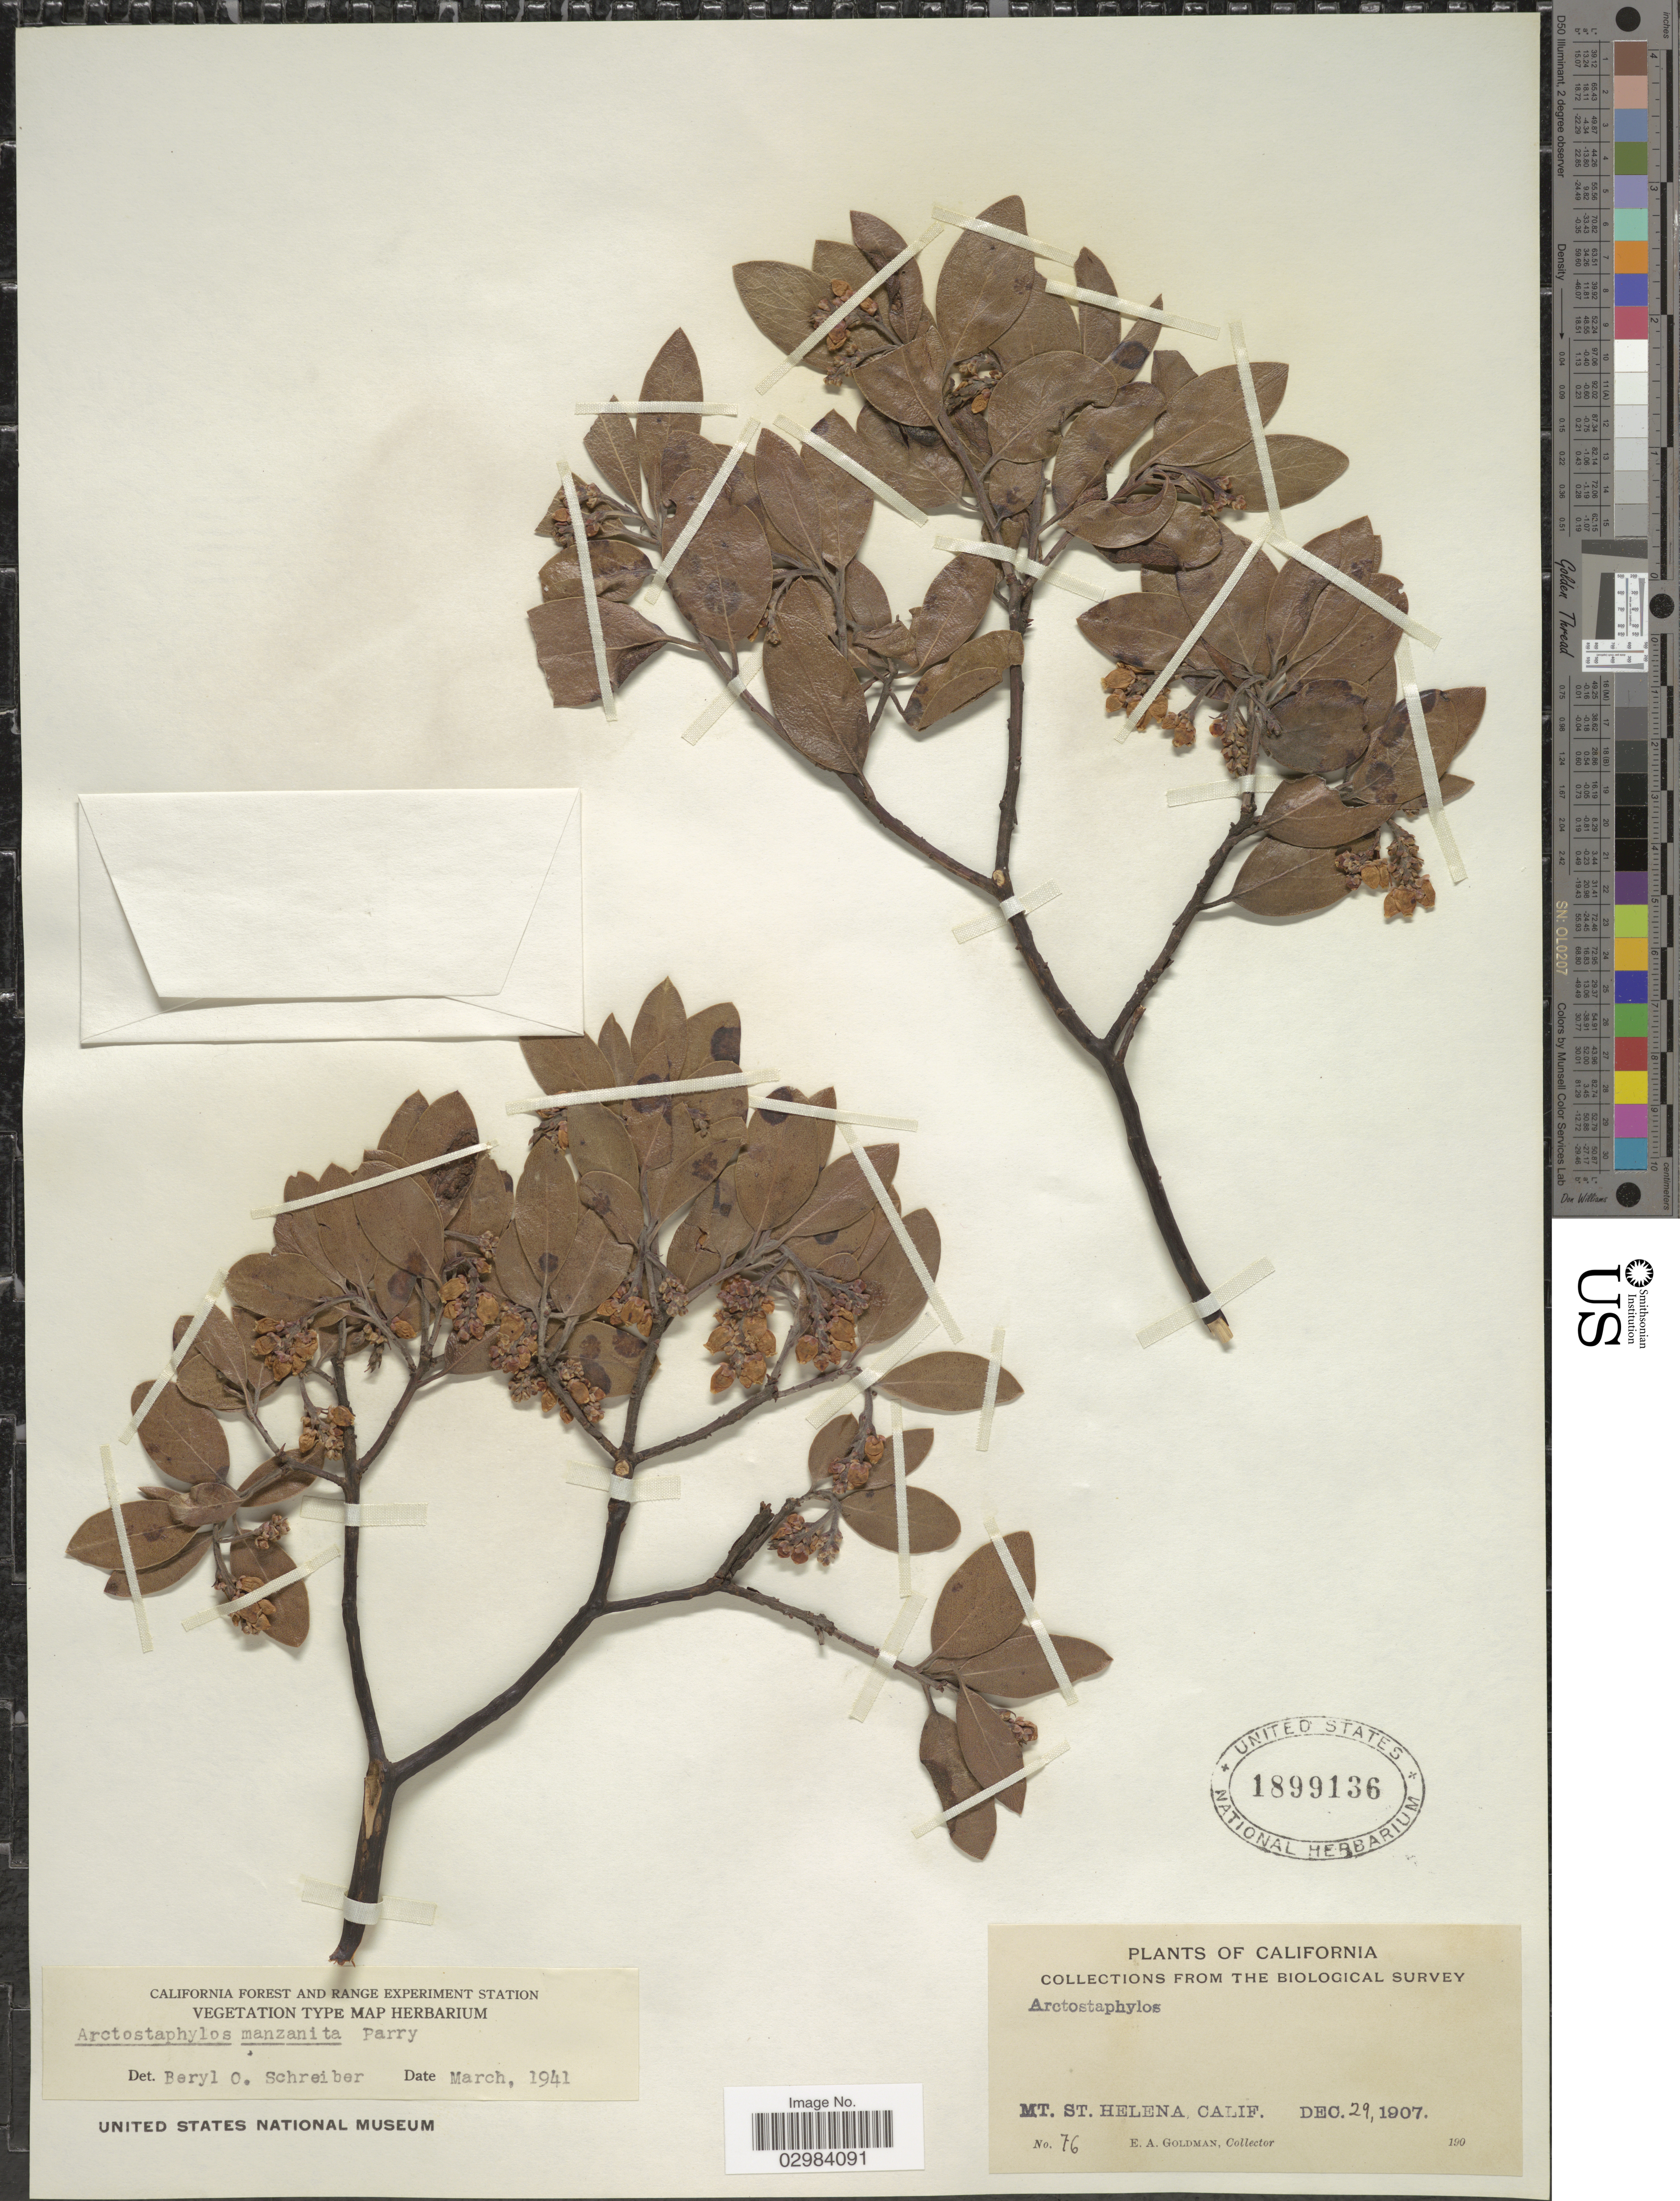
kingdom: Plantae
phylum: Tracheophyta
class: Magnoliopsida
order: Ericales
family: Ericaceae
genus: Arctostaphylos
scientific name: Arctostaphylos mariposa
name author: Dudley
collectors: E. A. Goldman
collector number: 76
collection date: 1907-12-29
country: United States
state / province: California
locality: Mt. St. Helena.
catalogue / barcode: US 1899136